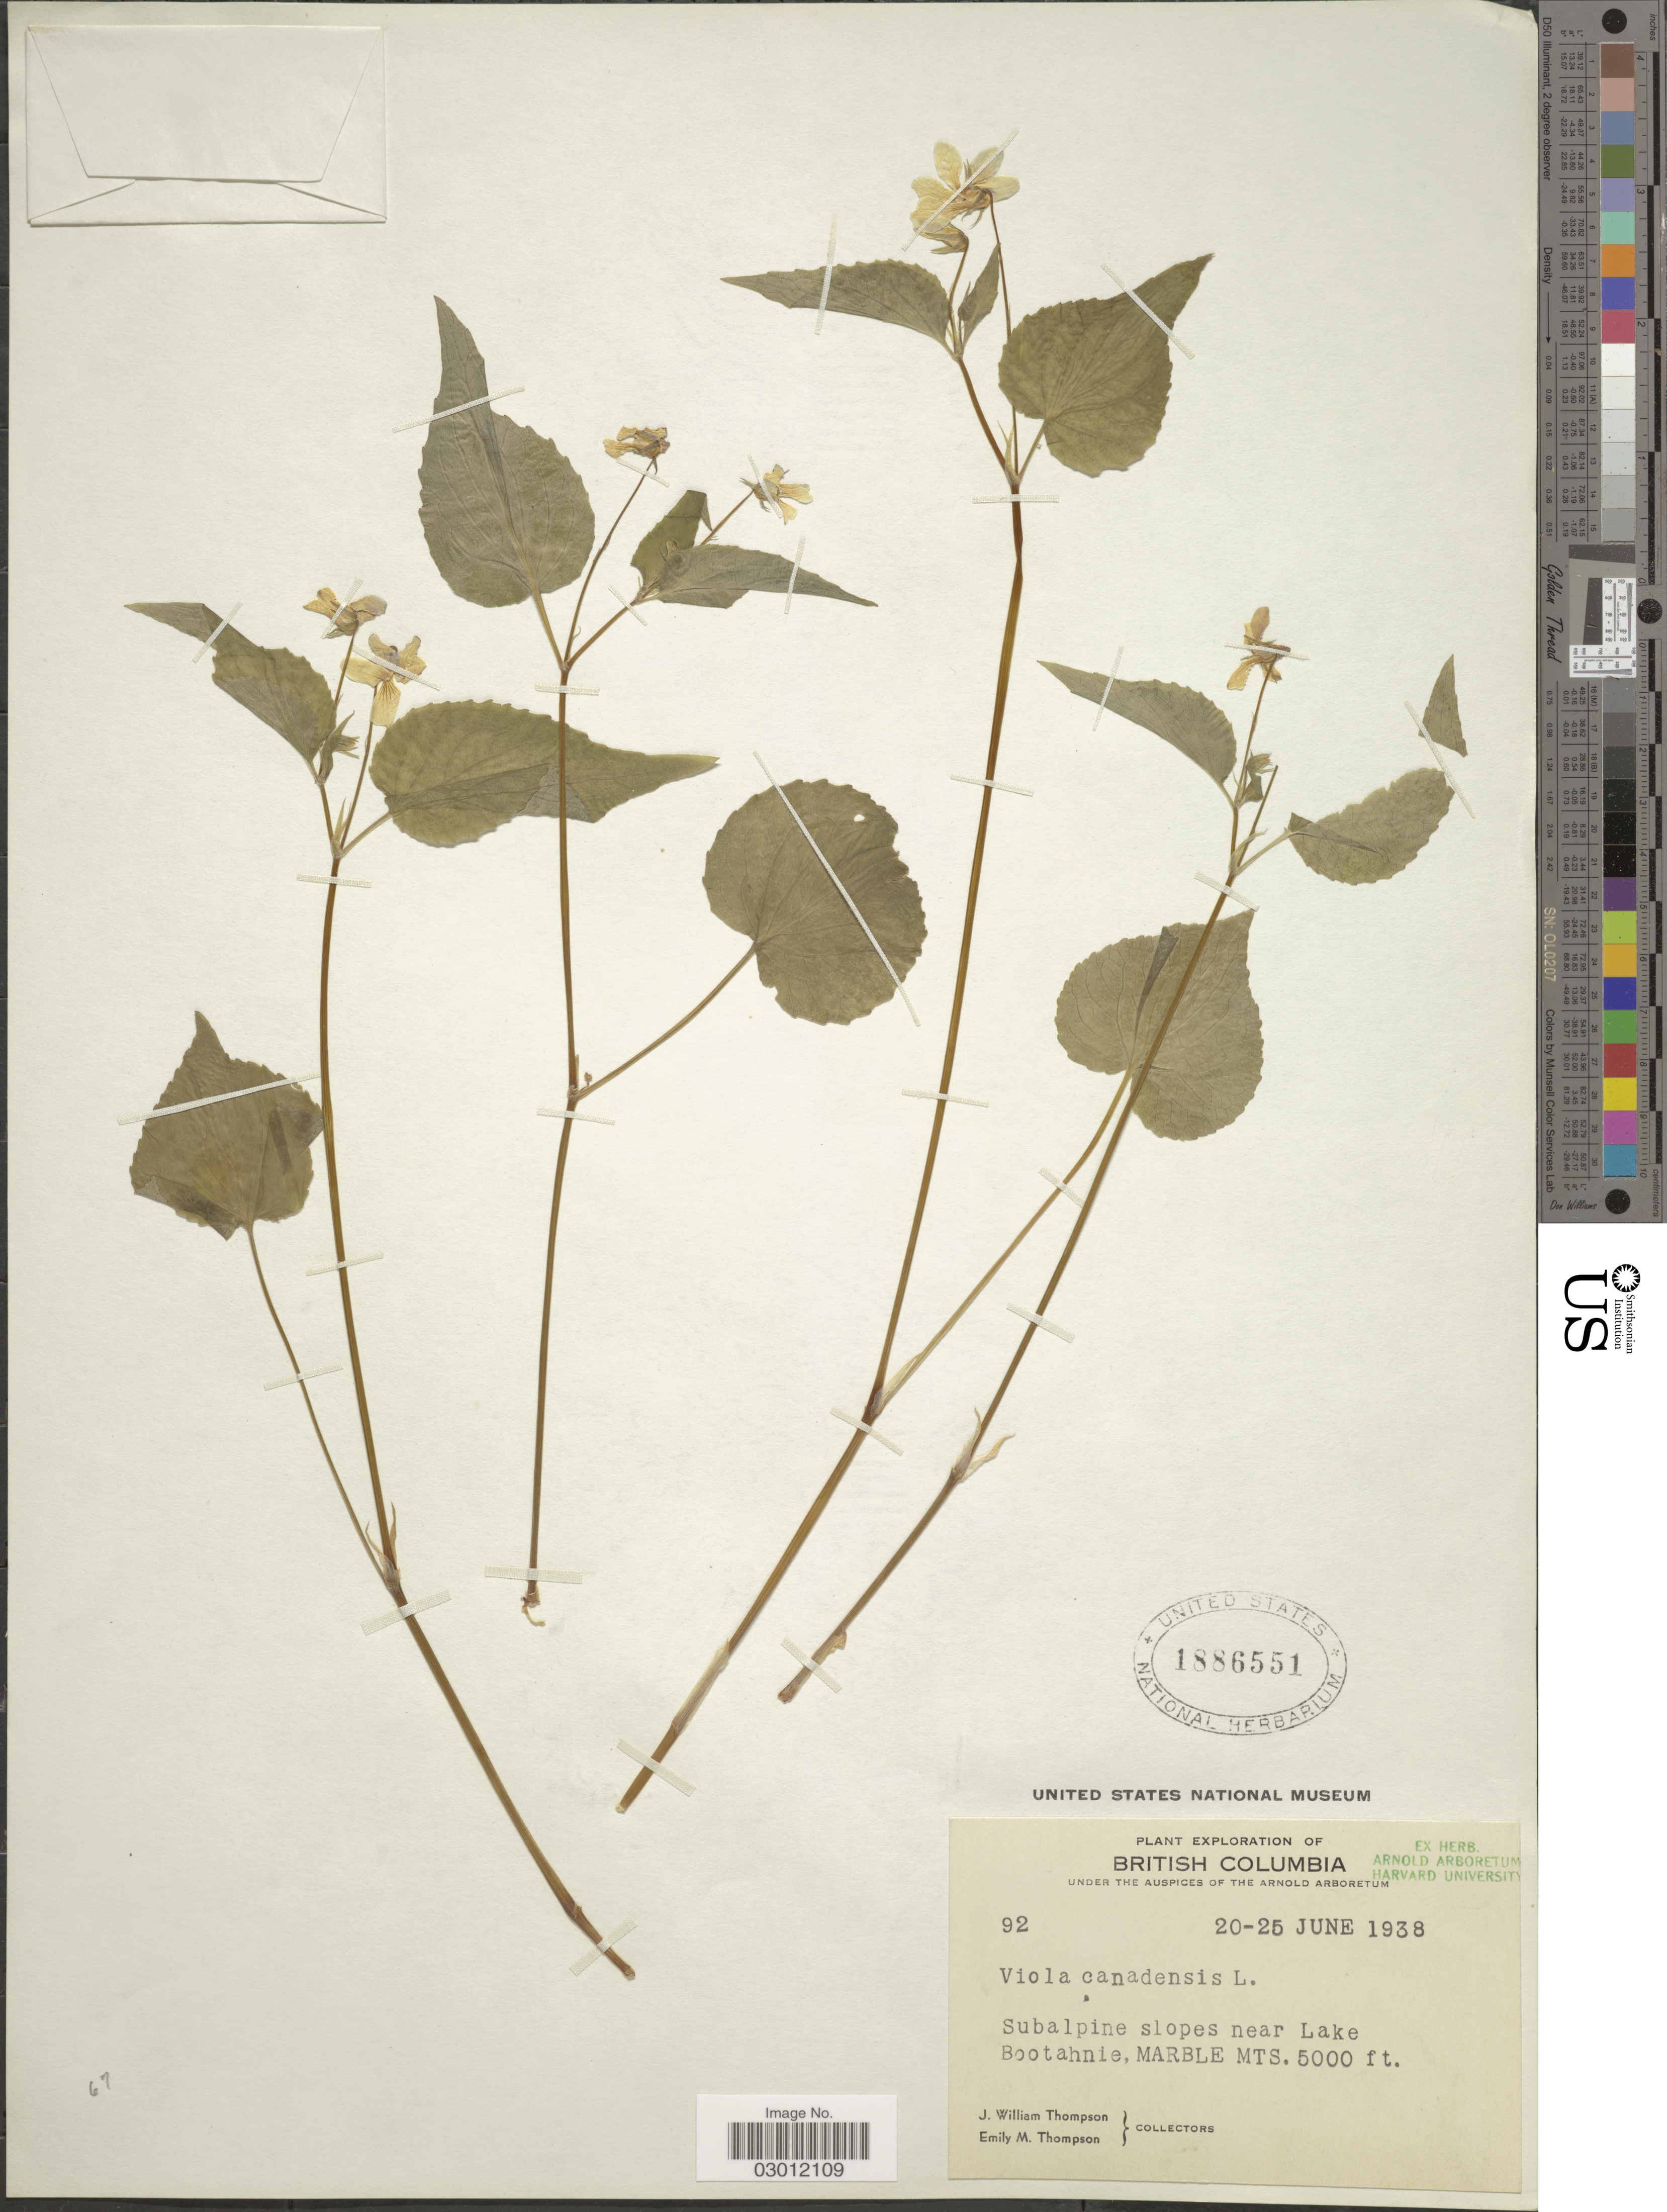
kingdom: Plantae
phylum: Tracheophyta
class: Magnoliopsida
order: Malpighiales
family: Violaceae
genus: Viola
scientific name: Viola canadensis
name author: L.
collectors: J. W. Thompson & E. M. Thompson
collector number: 92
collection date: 1938-06-20/1938-06-25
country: Canada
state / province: British Columbia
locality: Subalpine slopes near lake Bootahnie, Marble Mts.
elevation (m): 1524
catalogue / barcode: US 1886551